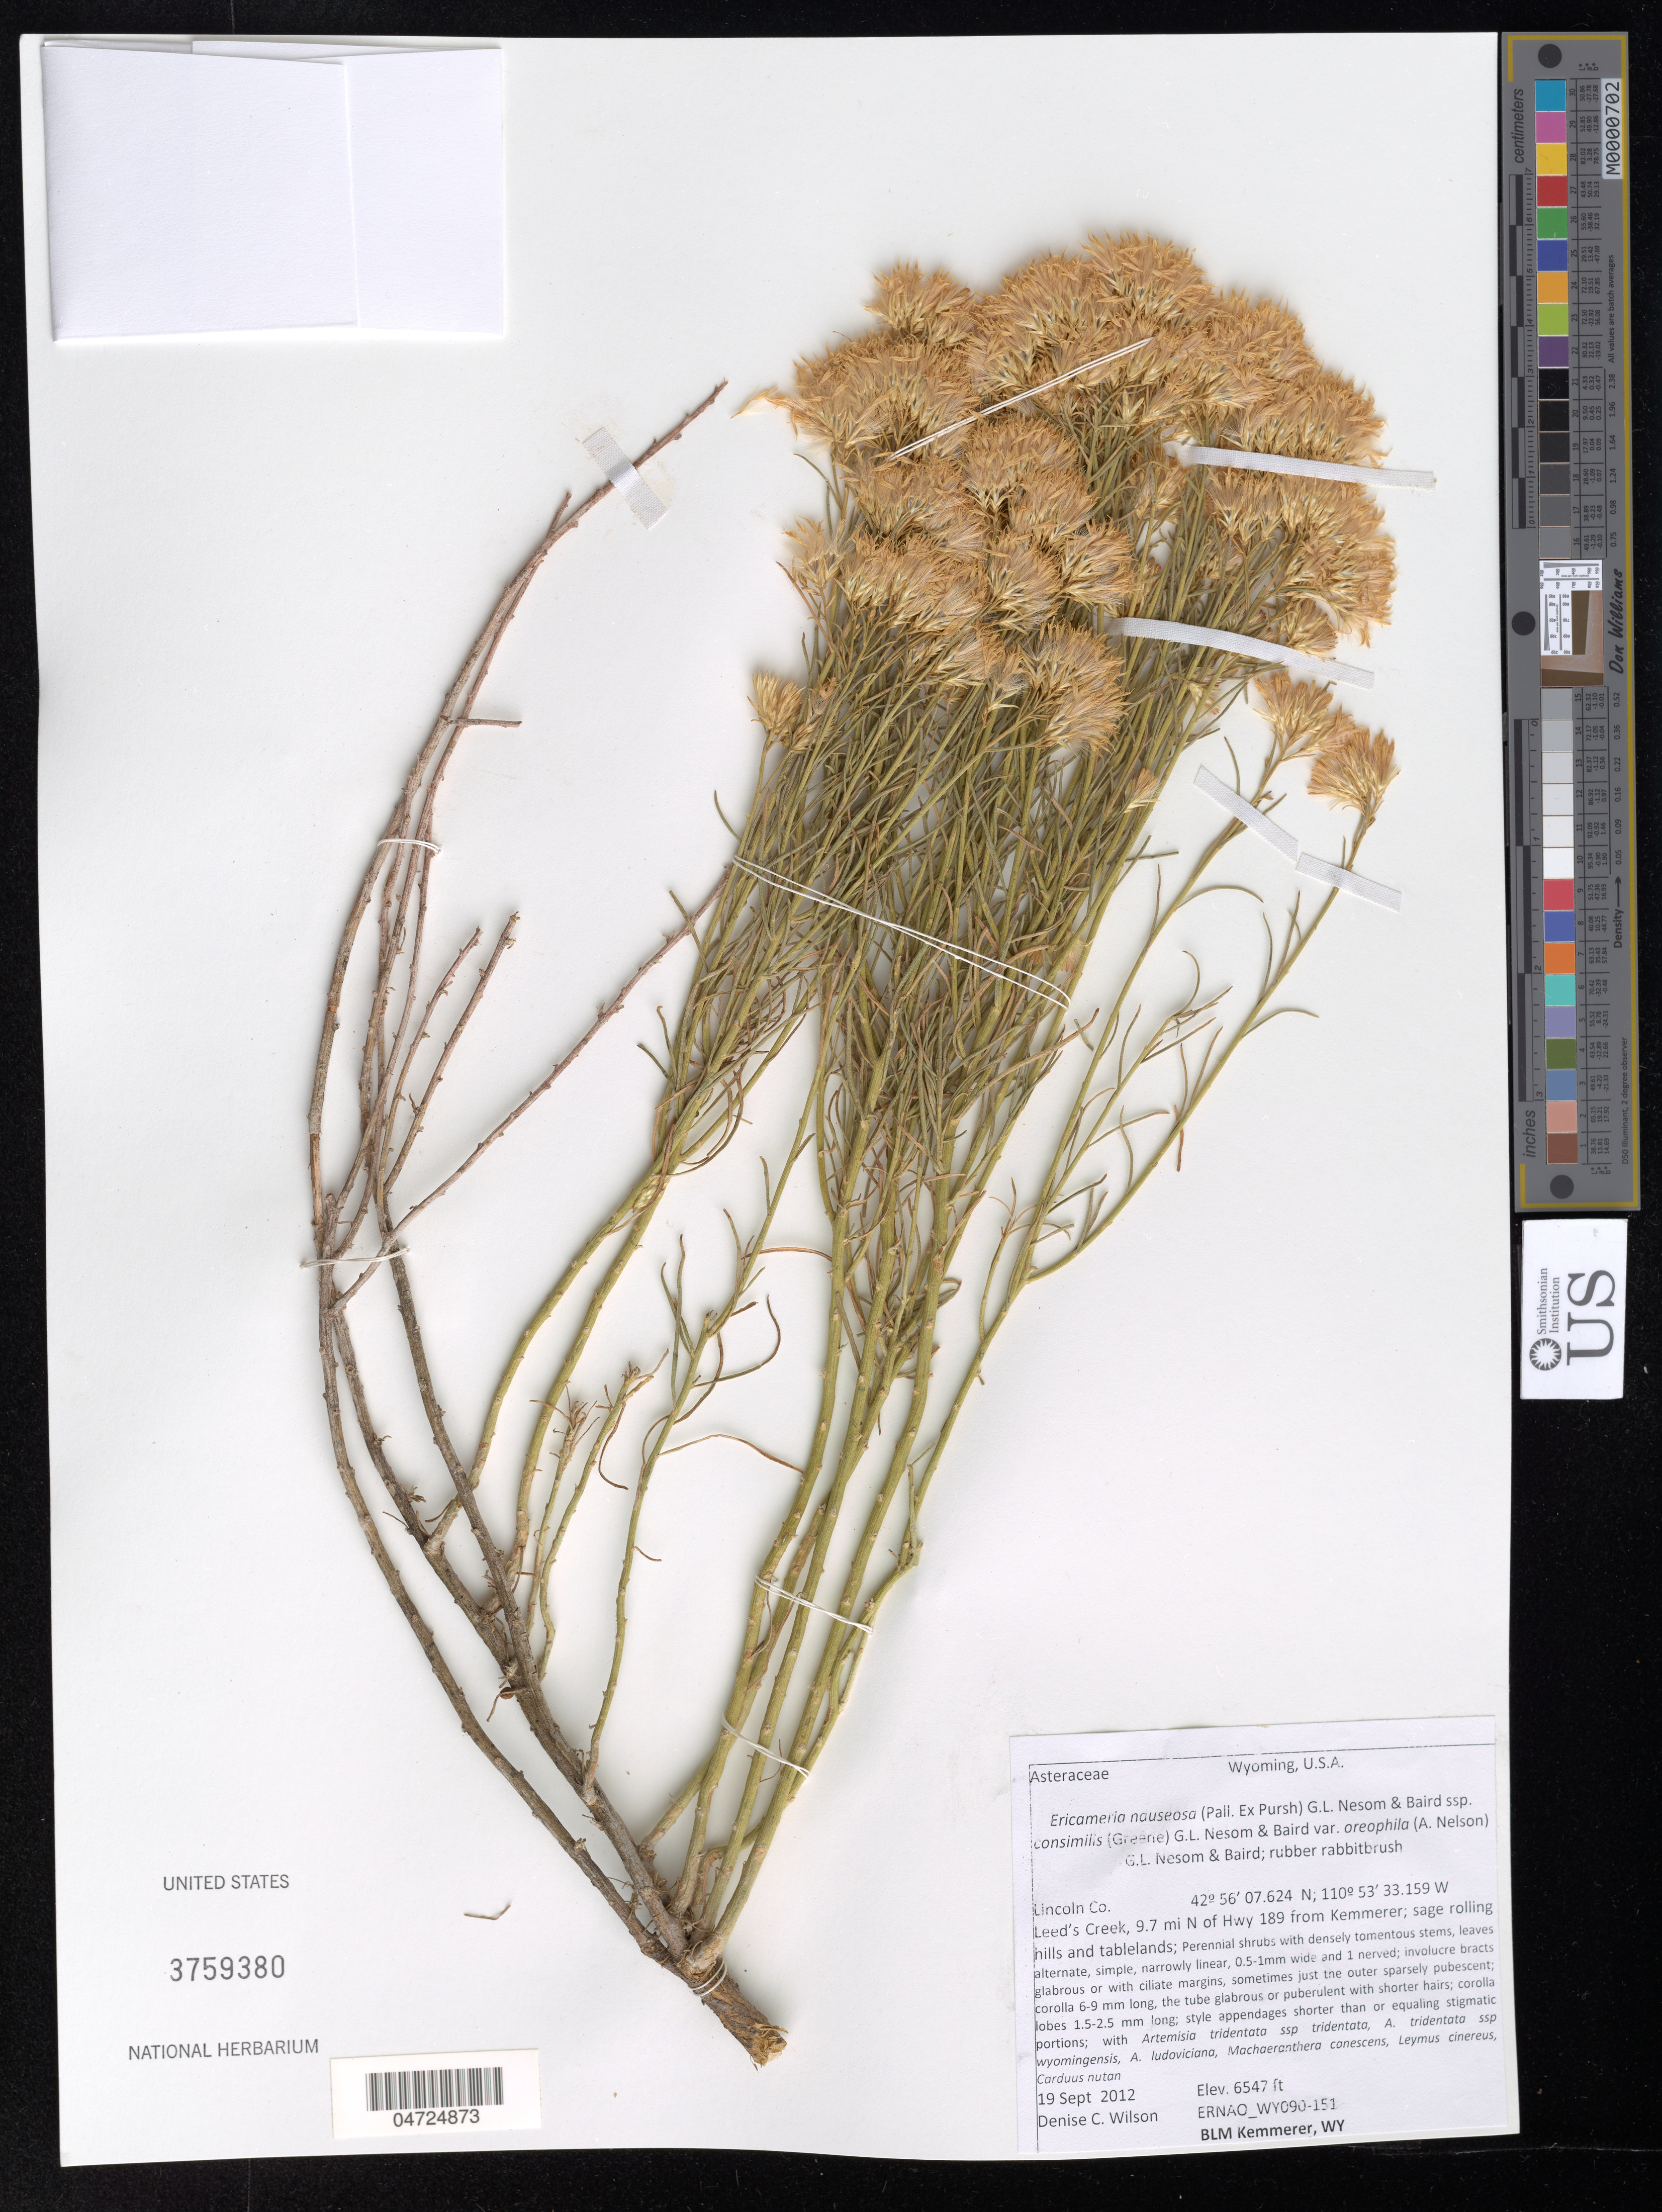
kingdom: Plantae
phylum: Tracheophyta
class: Magnoliopsida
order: Asterales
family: Asteraceae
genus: Ericameria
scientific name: Ericameria nauseosa var. oreophila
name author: (A. Nelson) G.L. Nesom & G.I. Baird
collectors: D. Wilson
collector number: ERNAO_WY090-151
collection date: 2012-09-19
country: United States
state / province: Wyoming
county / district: Lincoln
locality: Lincoln Co. Leed's Creek, 9.7 mi N of Hwy 189 from Kemmerer.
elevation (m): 1996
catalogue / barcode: US 3759380